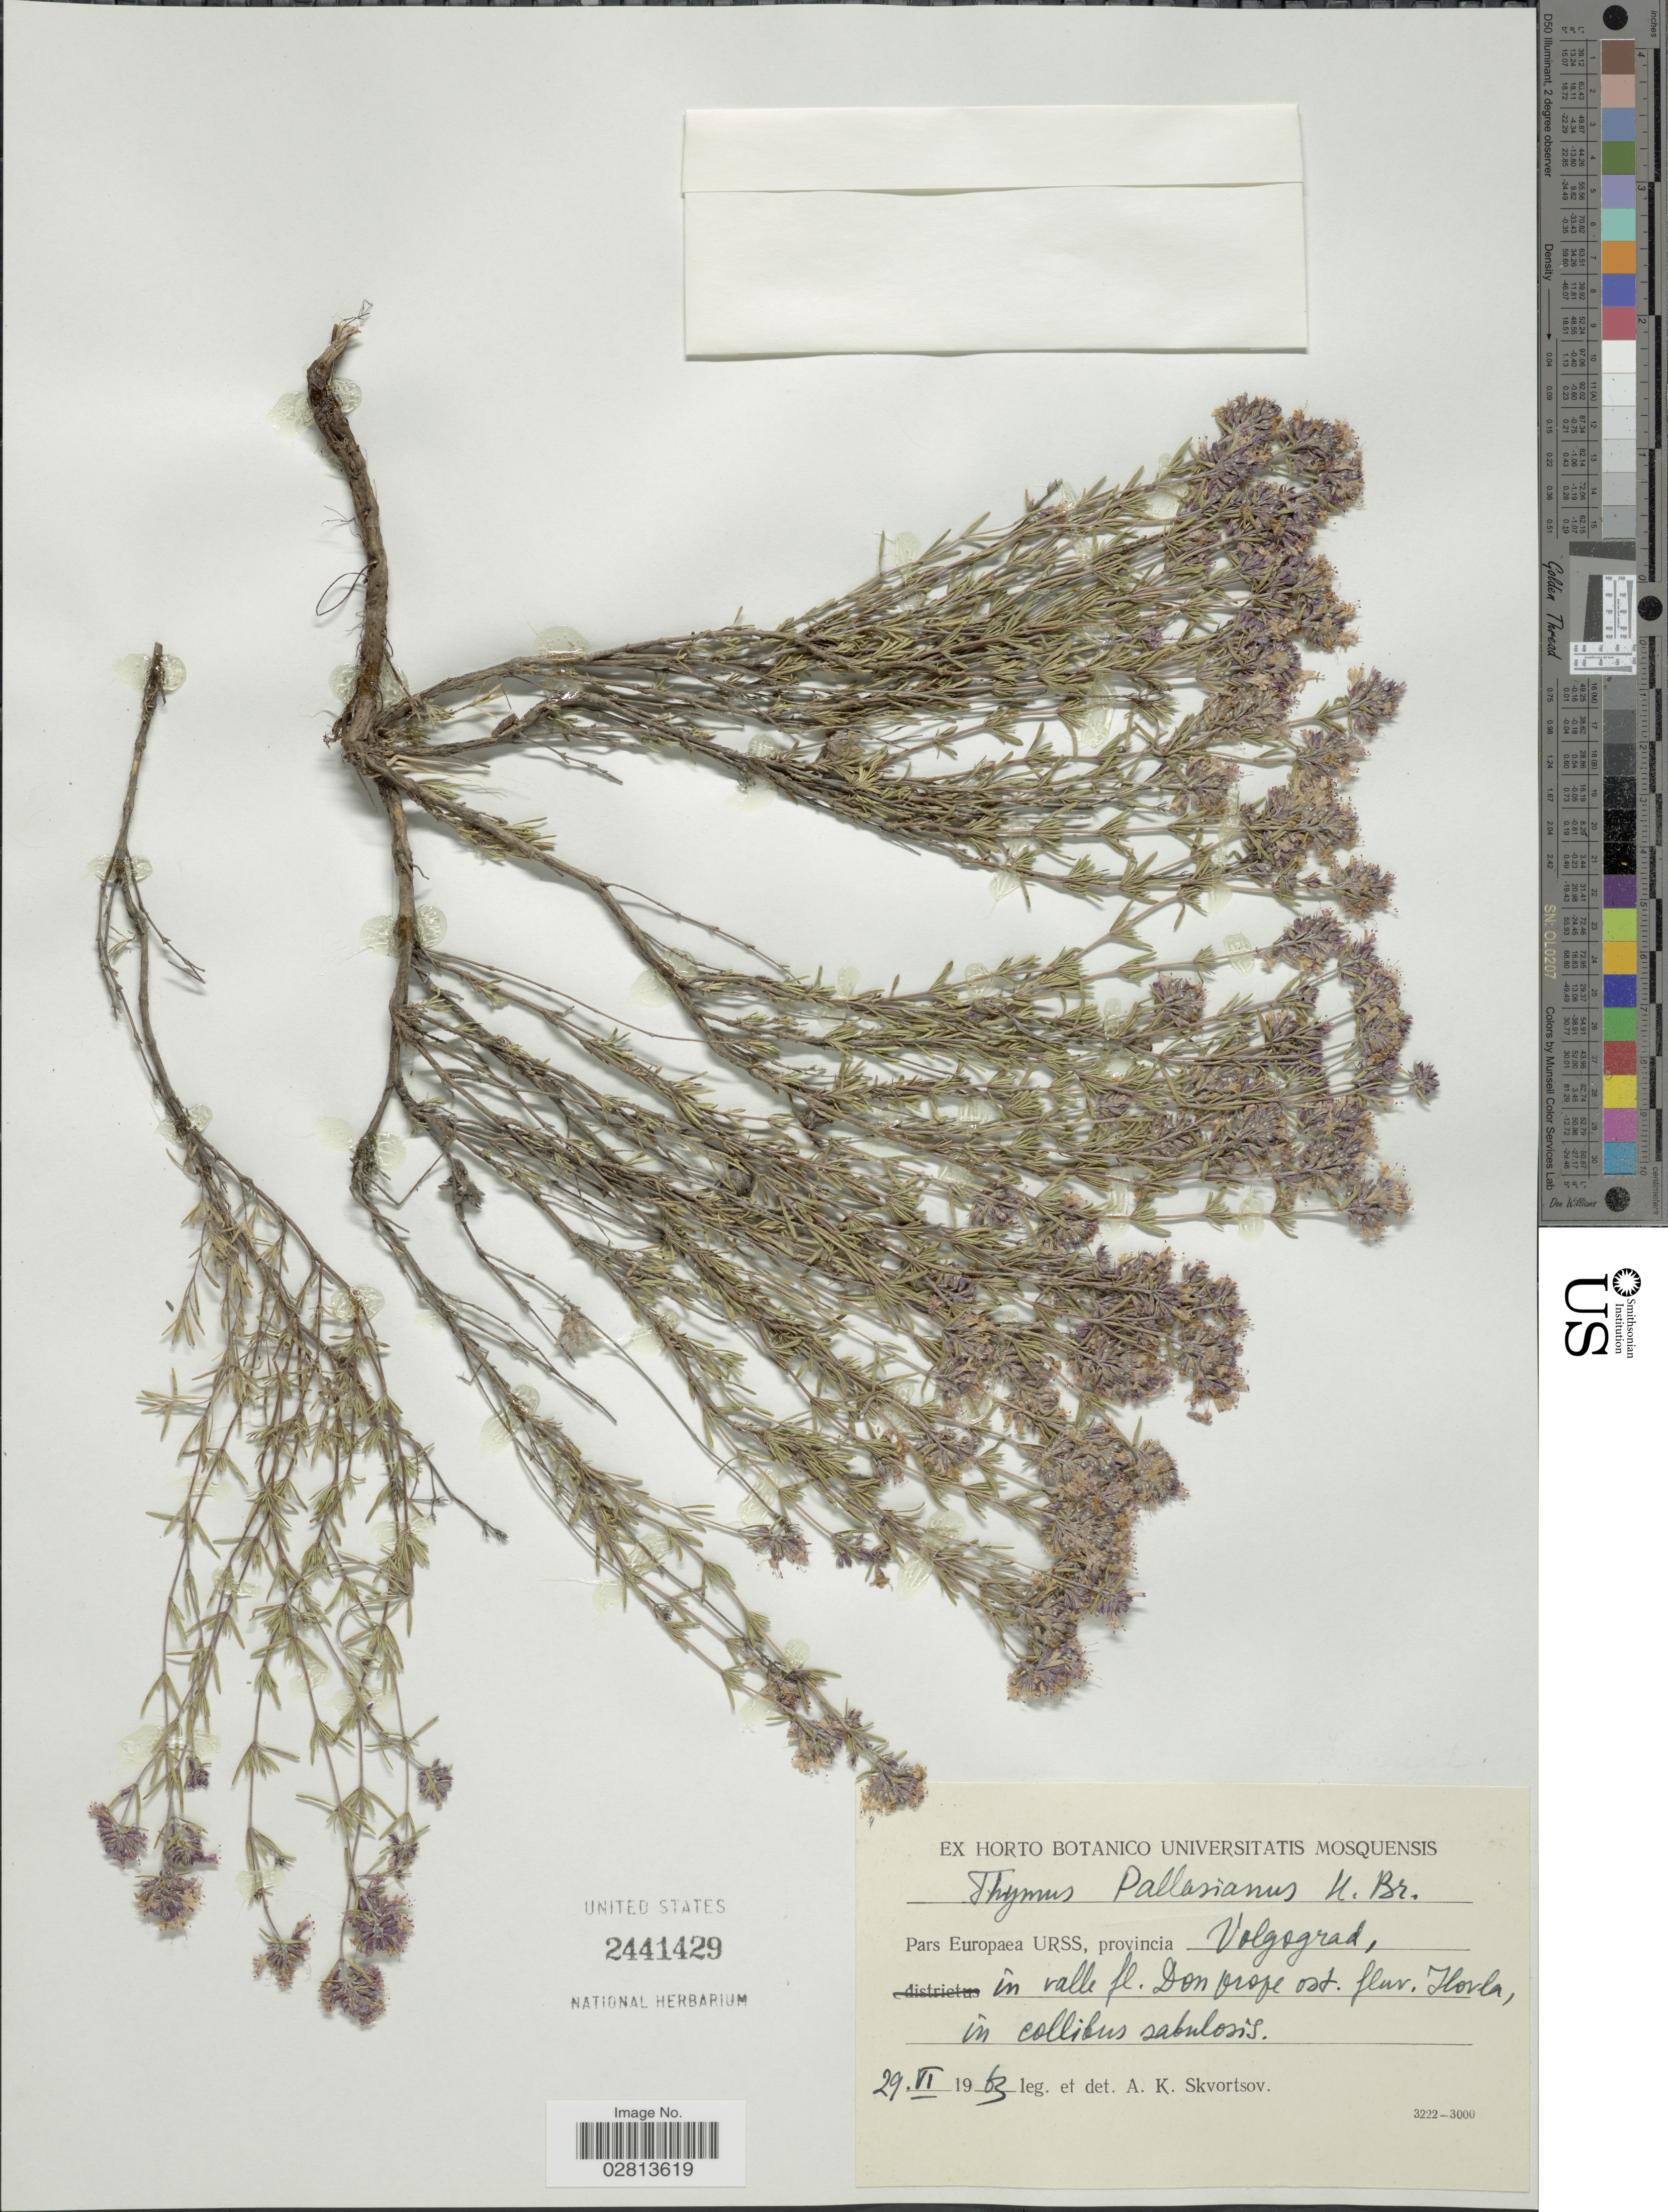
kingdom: Plantae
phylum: Tracheophyta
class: Magnoliopsida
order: Lamiales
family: Lamiaceae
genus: Thymus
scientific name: Thymus pallasianus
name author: Heinr. Braun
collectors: A. K. Skvortsov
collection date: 1963-06-29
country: Russian Federation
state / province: Volgograd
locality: Pars Europaea URSS, provincia Volgograd, in valle fl. Don prope ost. fluv. Ilovla, in collibus sabulosis.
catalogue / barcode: US 2441429